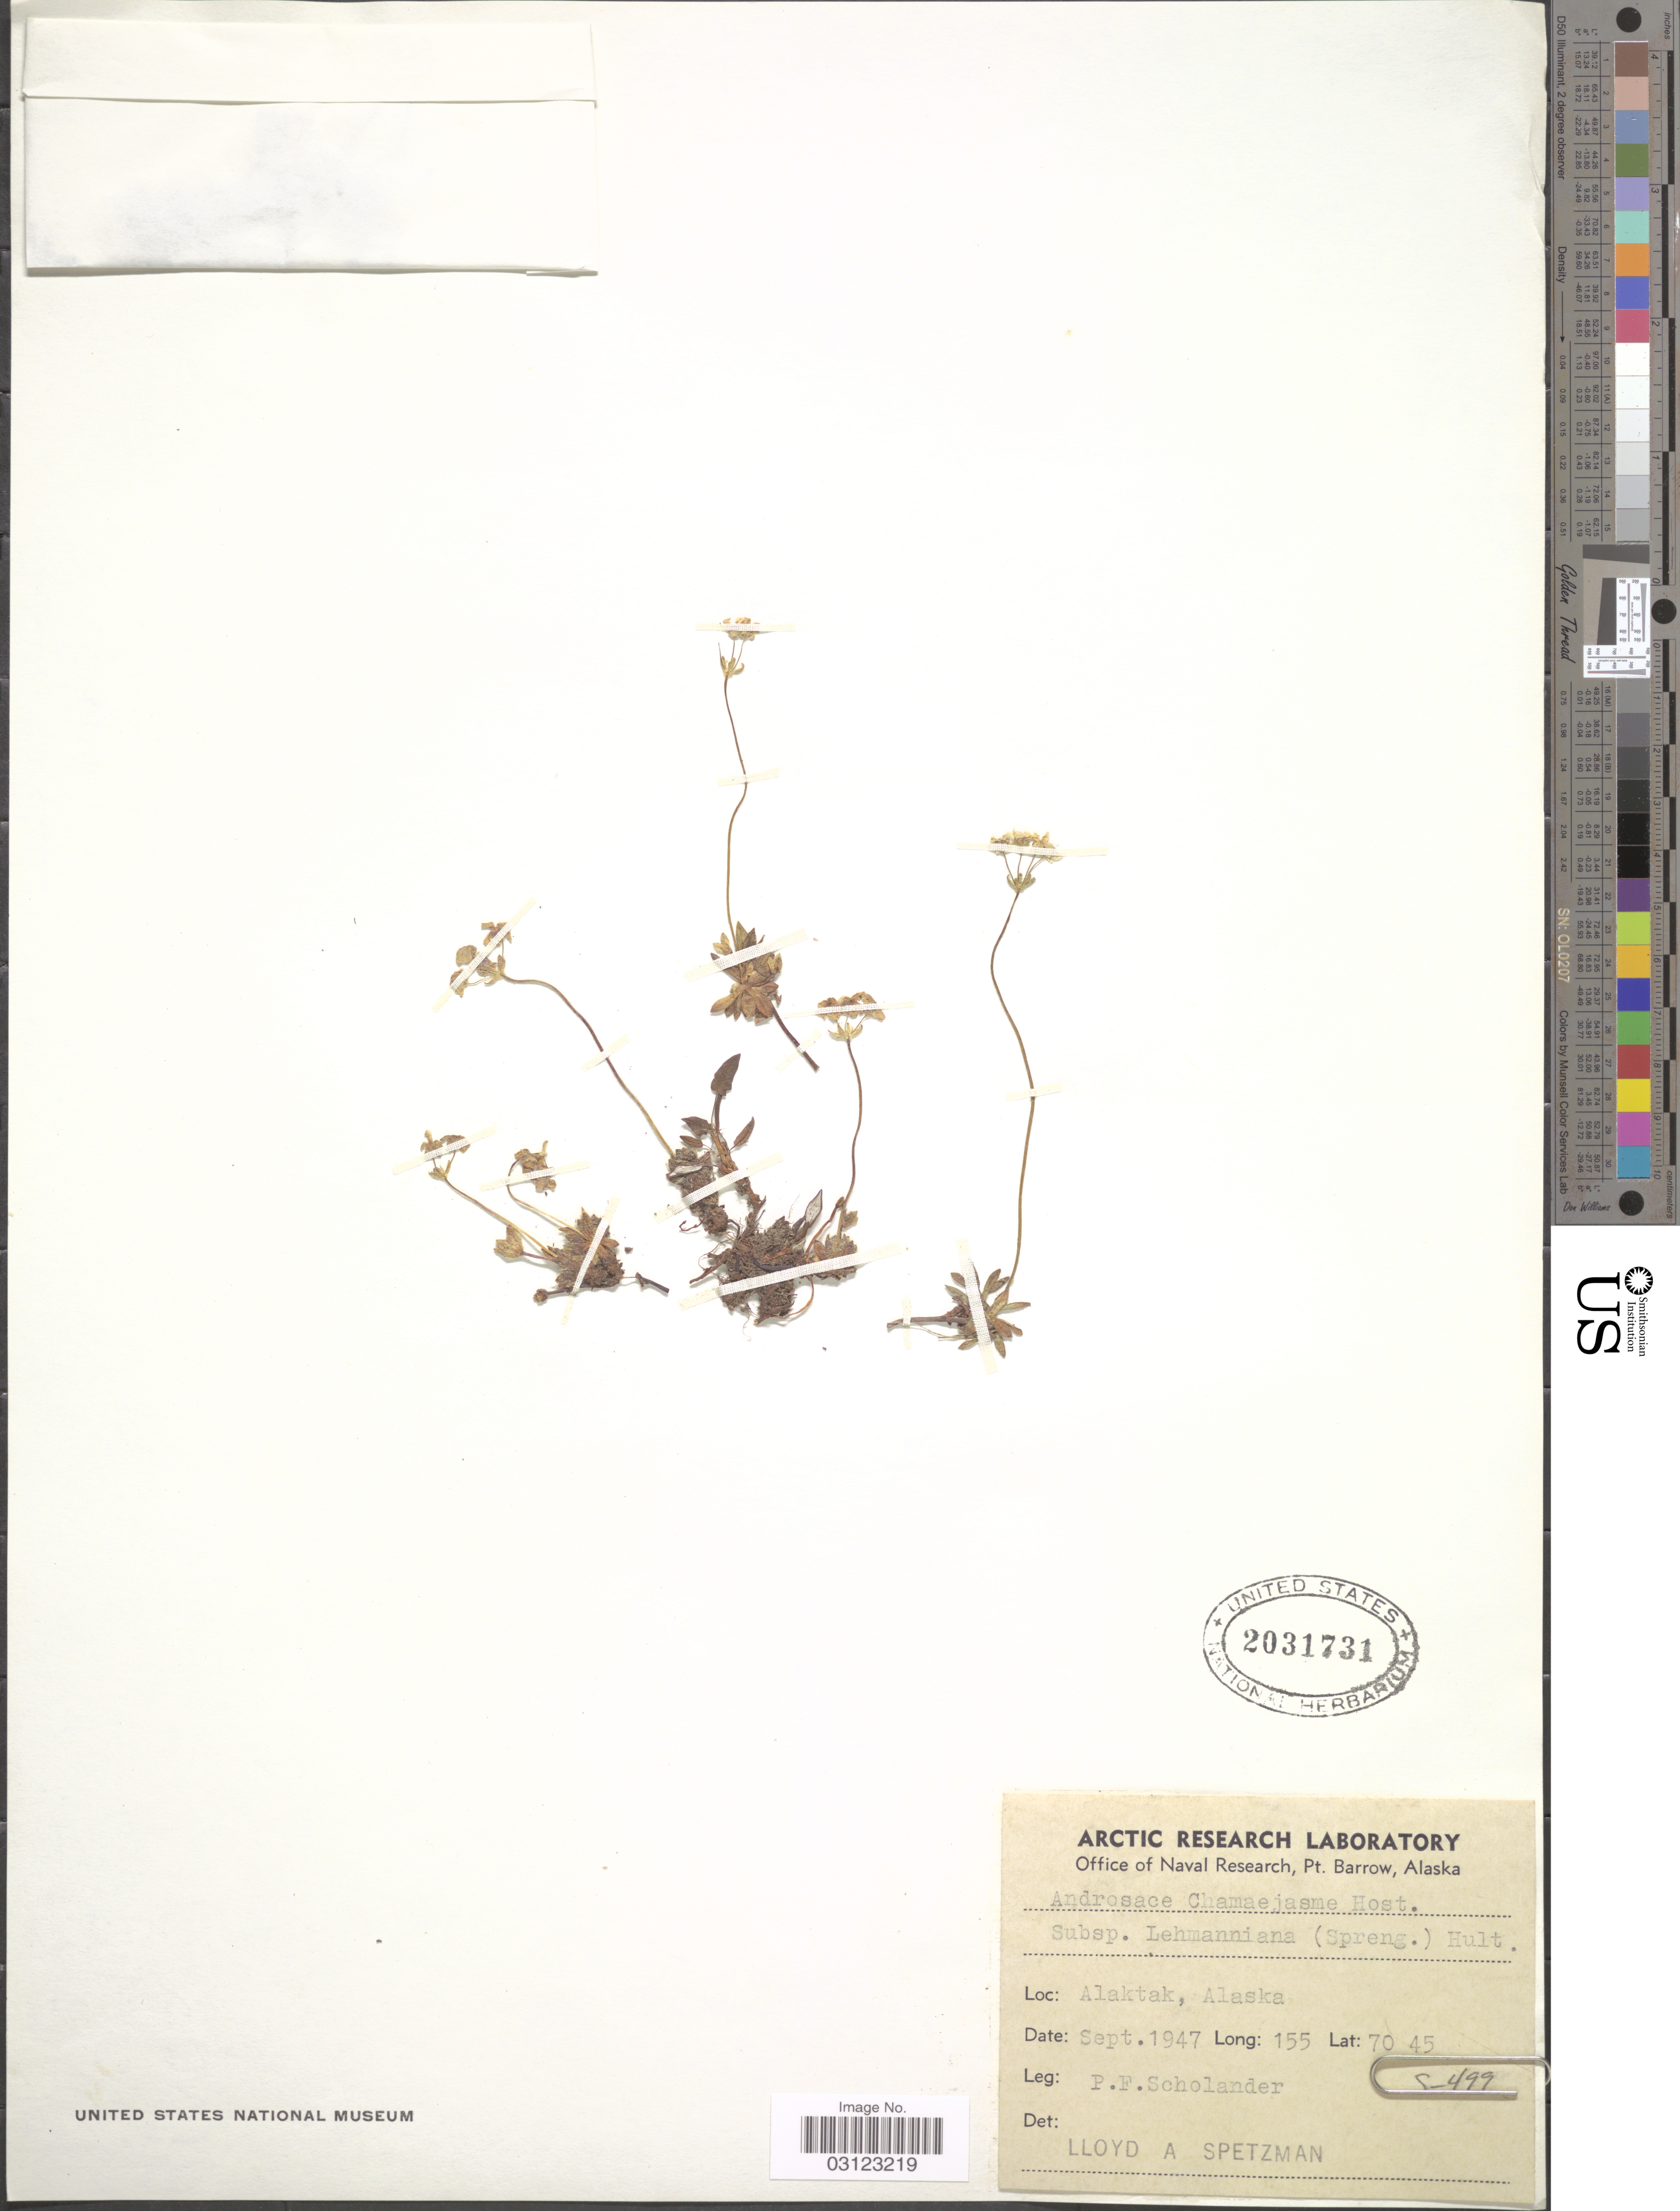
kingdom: Plantae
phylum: Tracheophyta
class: Magnoliopsida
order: Ericales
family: Primulaceae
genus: Androsace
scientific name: Androsace chamaejasme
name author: Wulfen ex Host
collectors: P. Scholander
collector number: S-499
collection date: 1947-09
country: United States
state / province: Alaska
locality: Alaktak.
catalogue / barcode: US 2031731